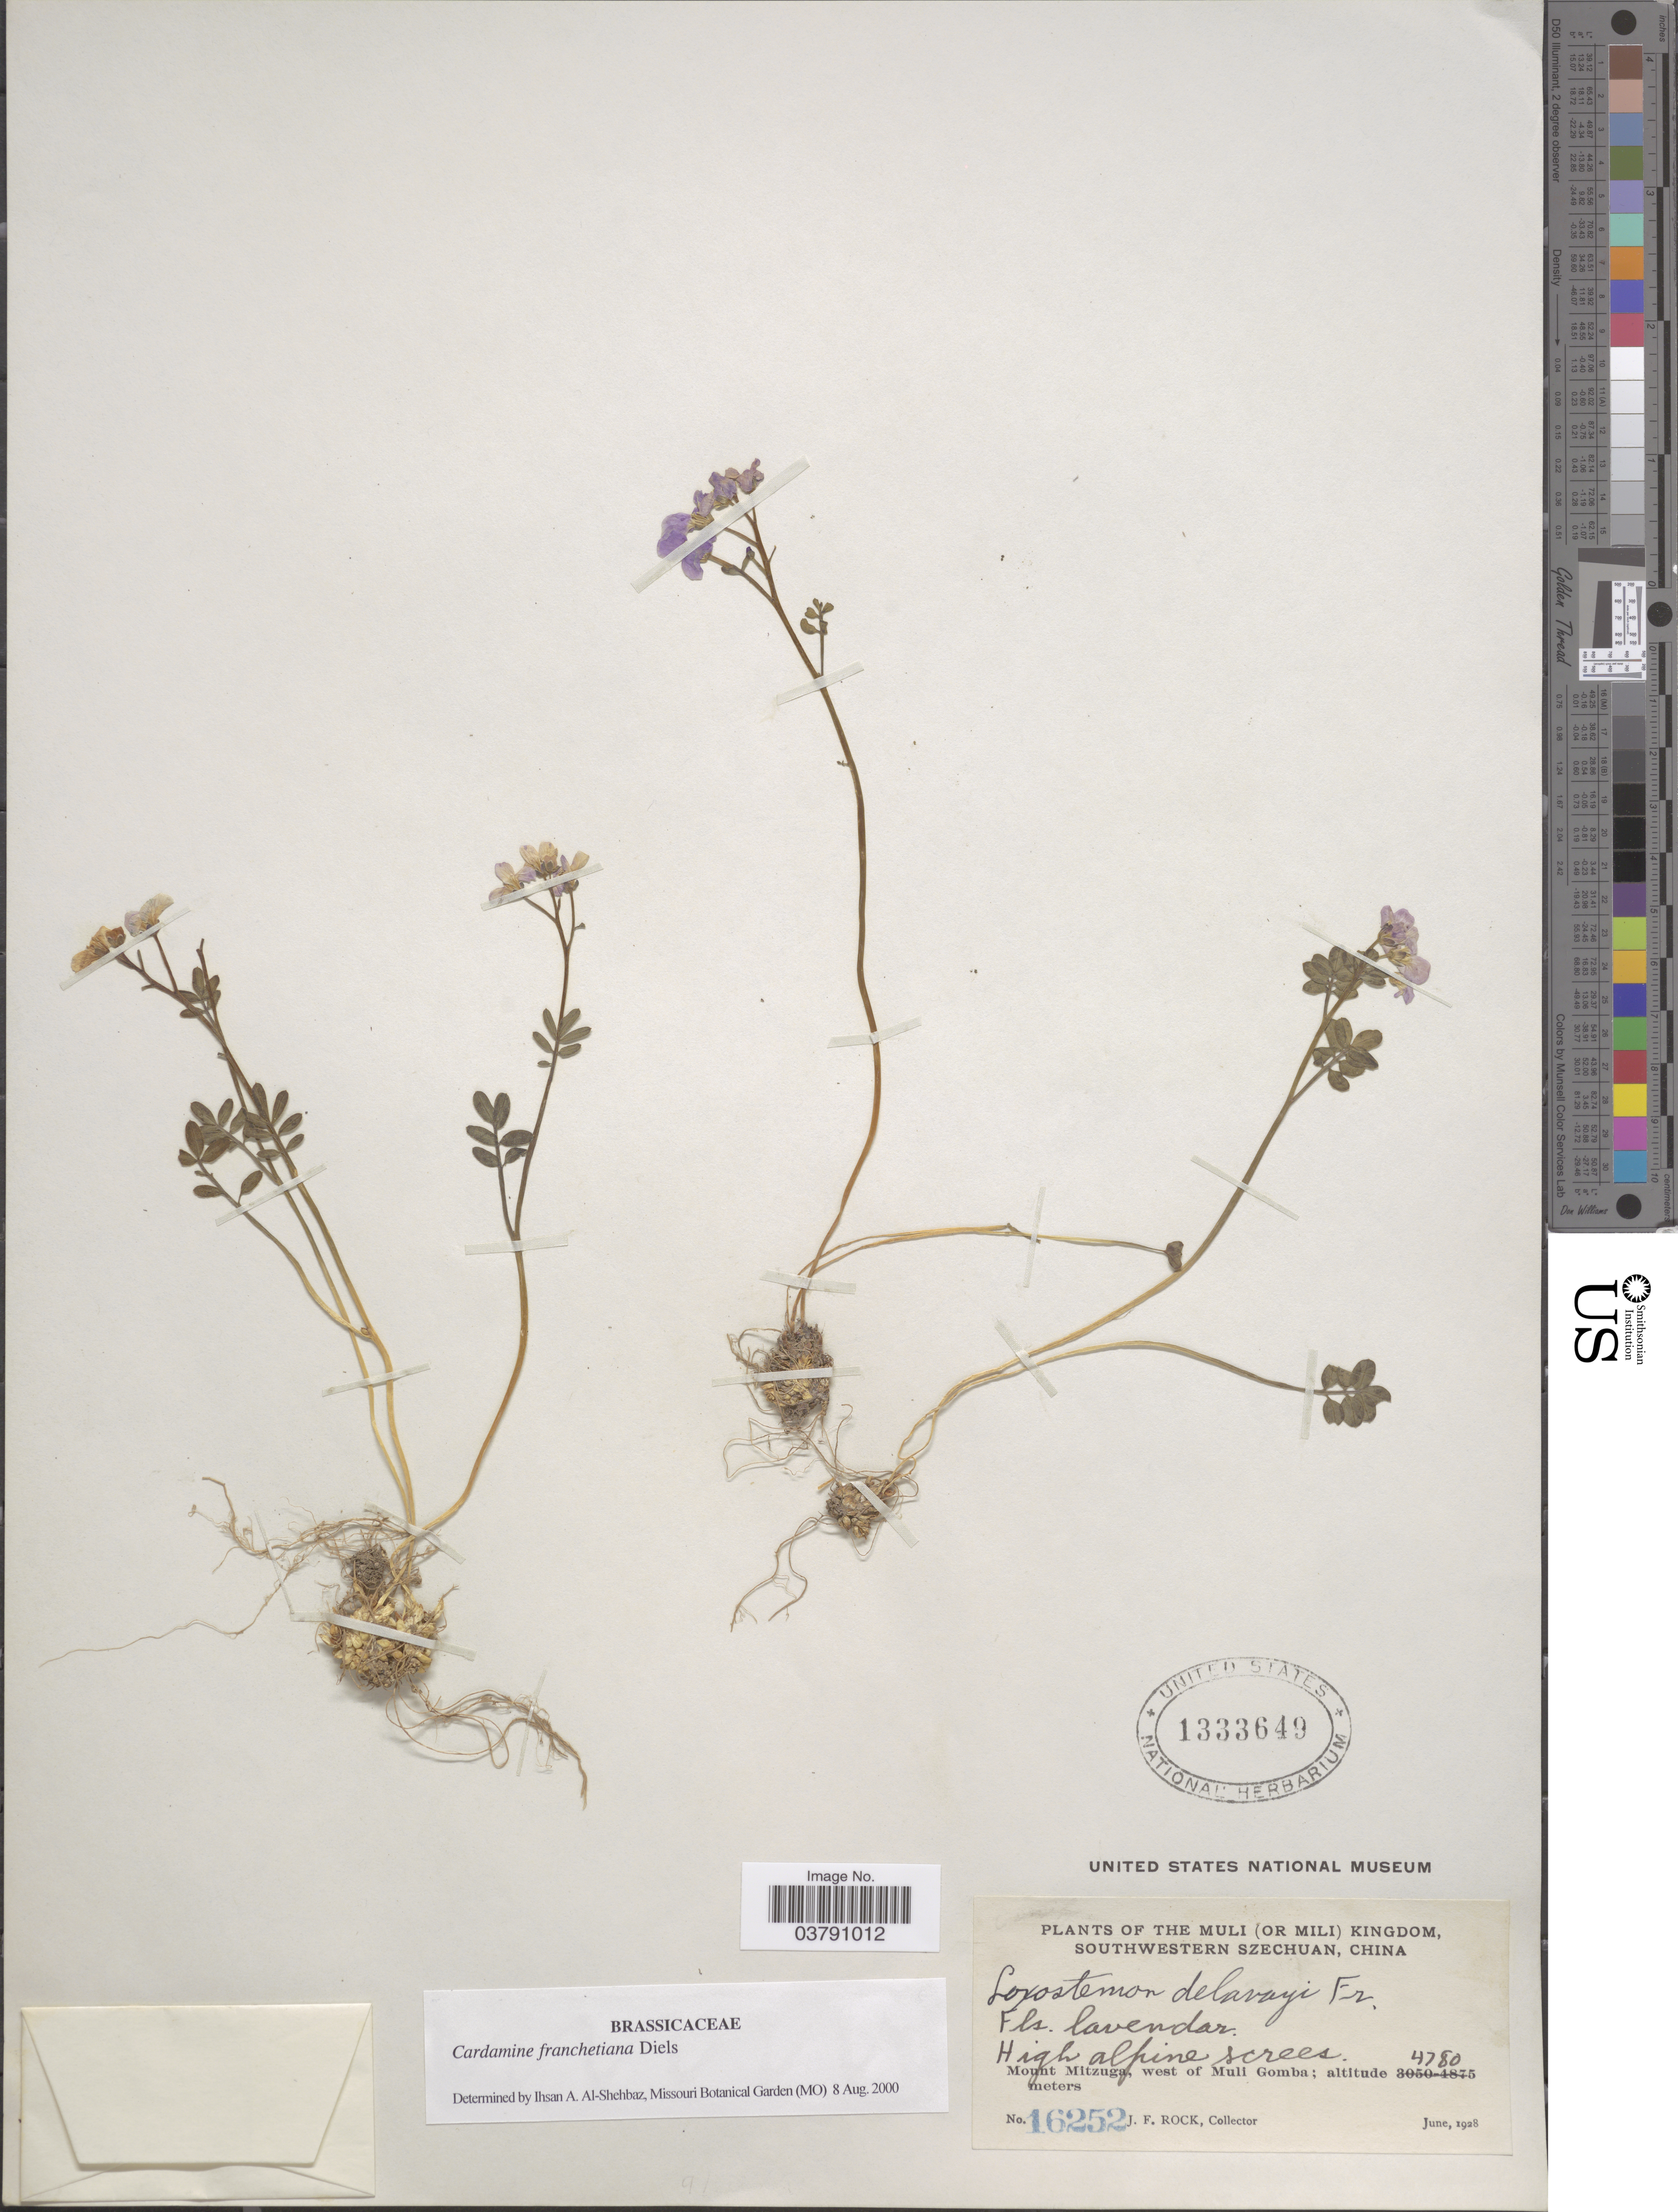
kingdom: Plantae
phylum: Tracheophyta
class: Magnoliopsida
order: Brassicales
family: Brassicaceae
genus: Cardamine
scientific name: Cardamine franchetiana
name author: Diels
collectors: J. Rock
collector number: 16252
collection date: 1928-06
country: China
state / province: Sichuan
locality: The Muli (or Mili) Kingdom, Southwestern Szechuan. Mount Mitzuga, west of Muli Gomba.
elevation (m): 4780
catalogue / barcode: US 1333649